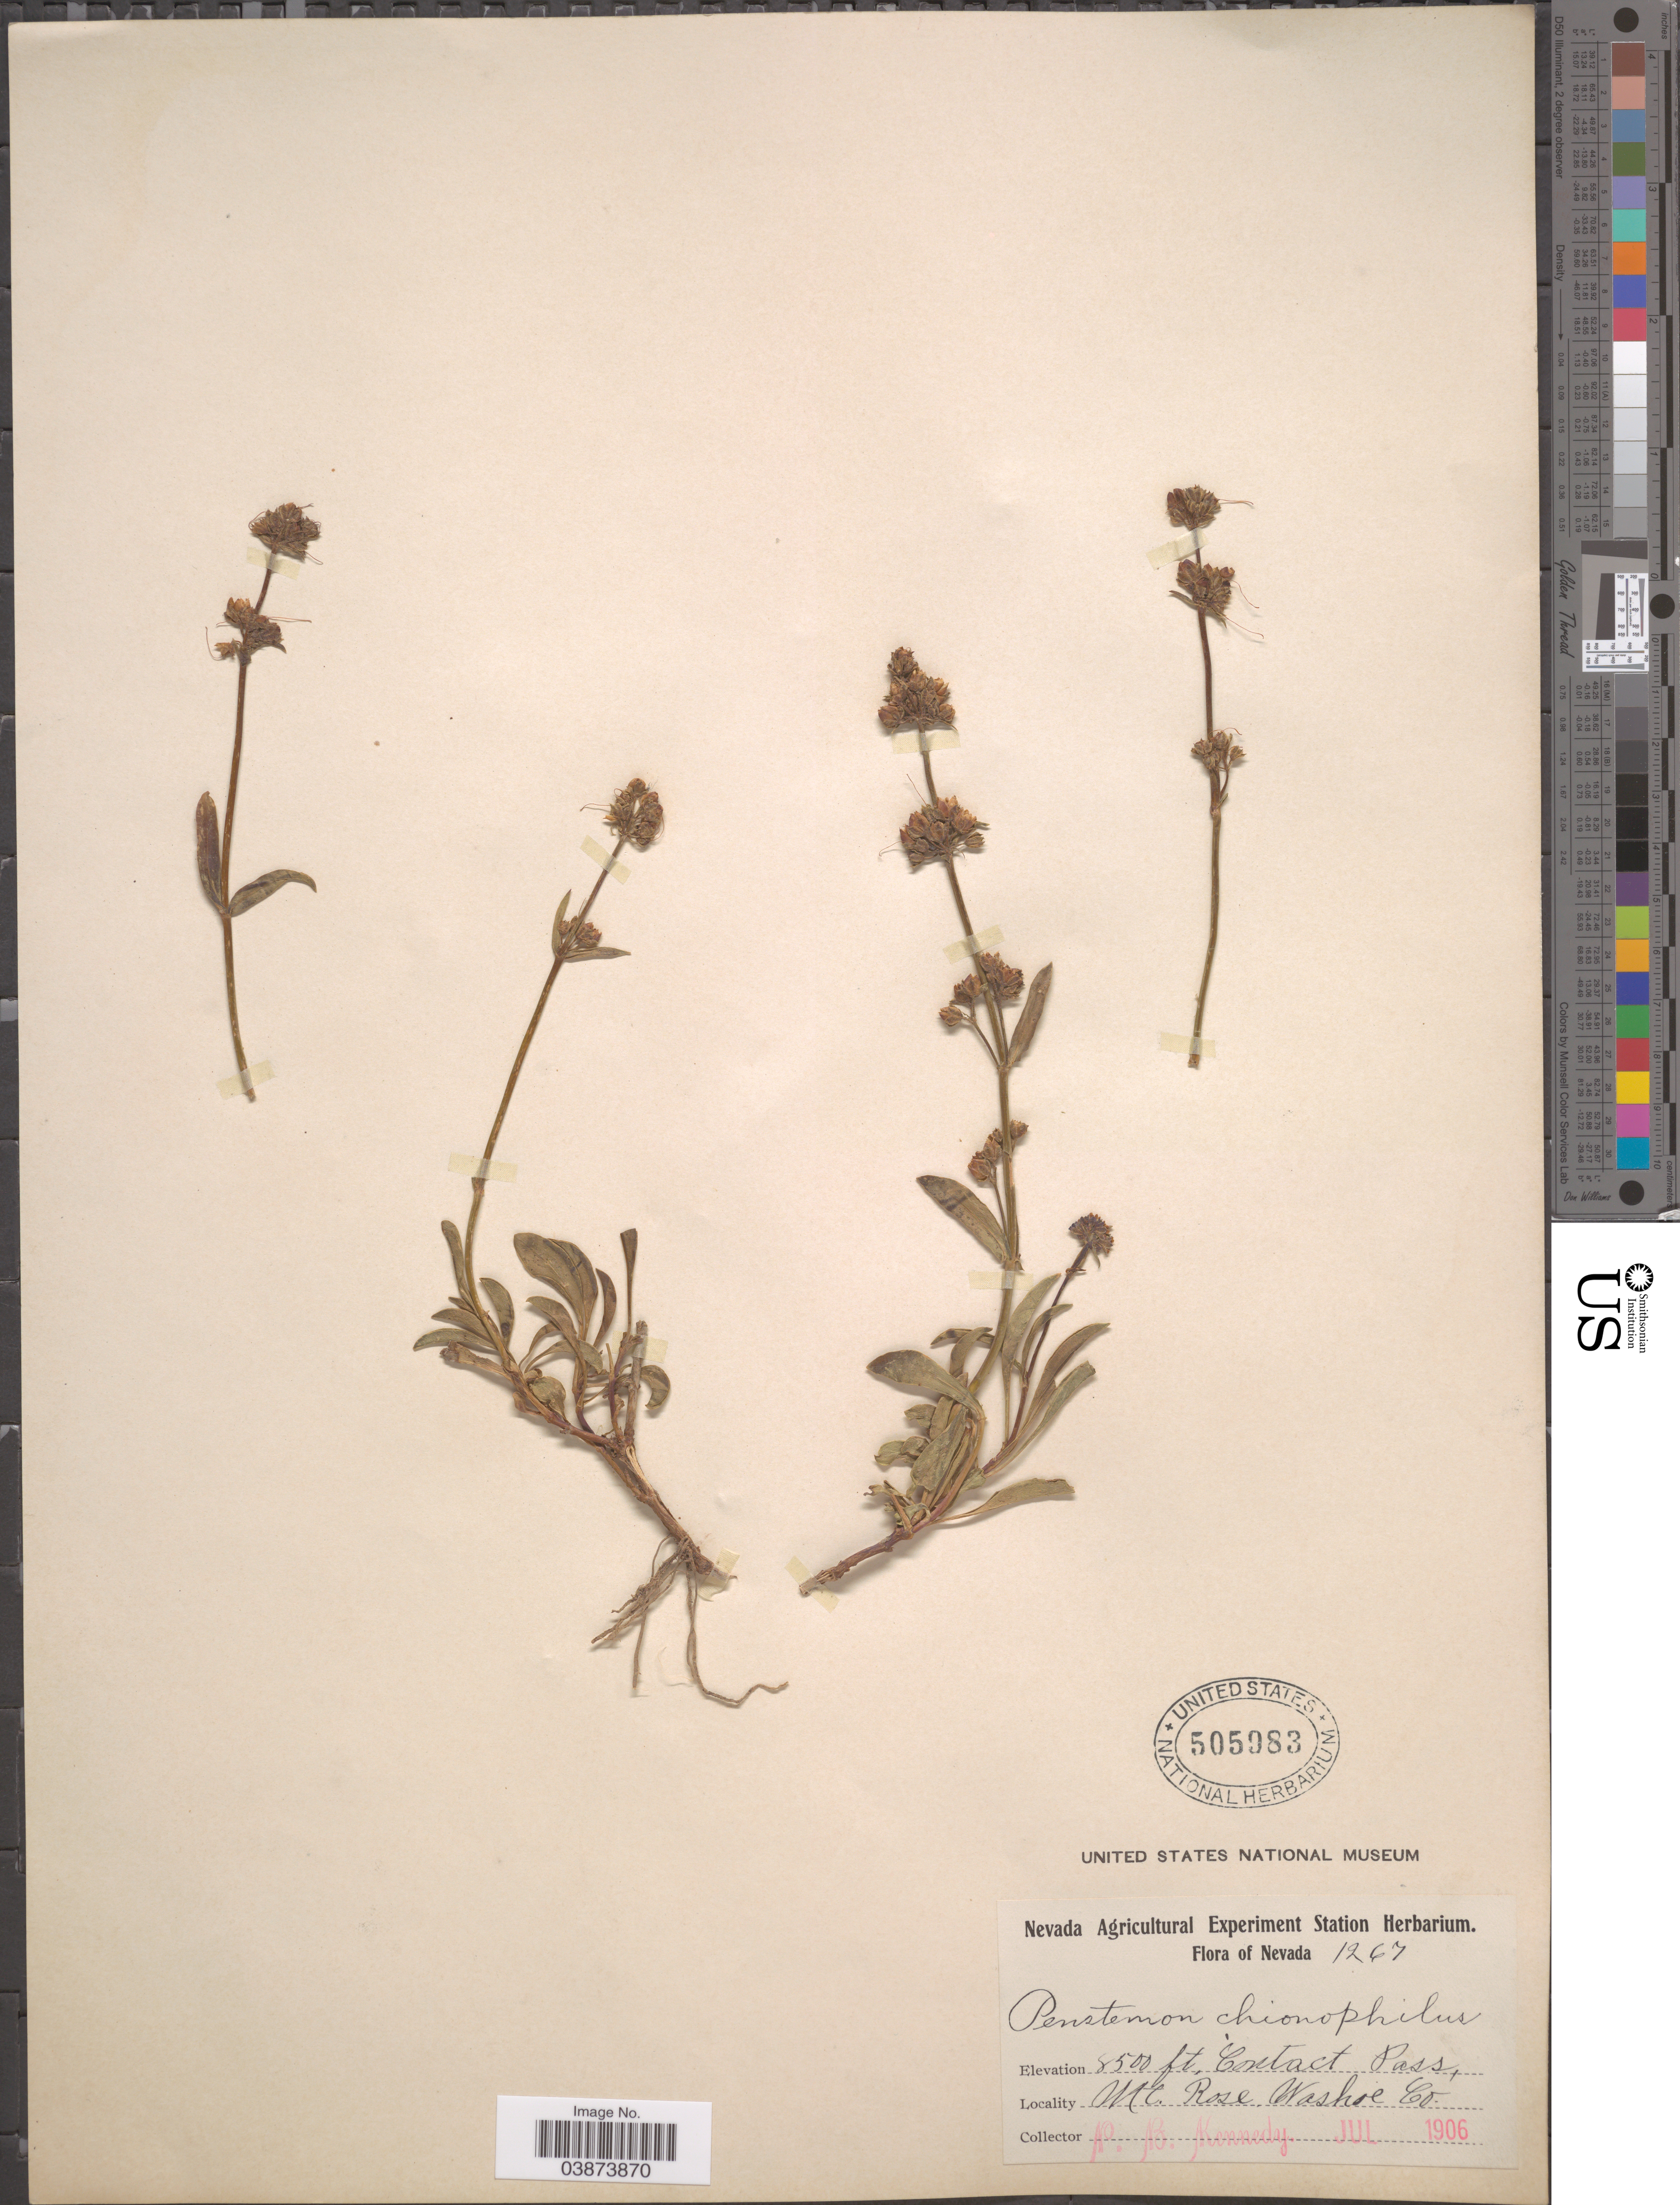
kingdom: Plantae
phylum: Tracheophyta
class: Magnoliopsida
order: Lamiales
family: Plantaginaceae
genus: Penstemon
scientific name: Penstemon chionophilus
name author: Greene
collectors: P. B. Kennedy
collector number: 1267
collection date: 1906-07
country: United States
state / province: Nevada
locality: Contact Pass, Mt. Rose. Washoe Co.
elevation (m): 2591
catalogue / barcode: US 505983